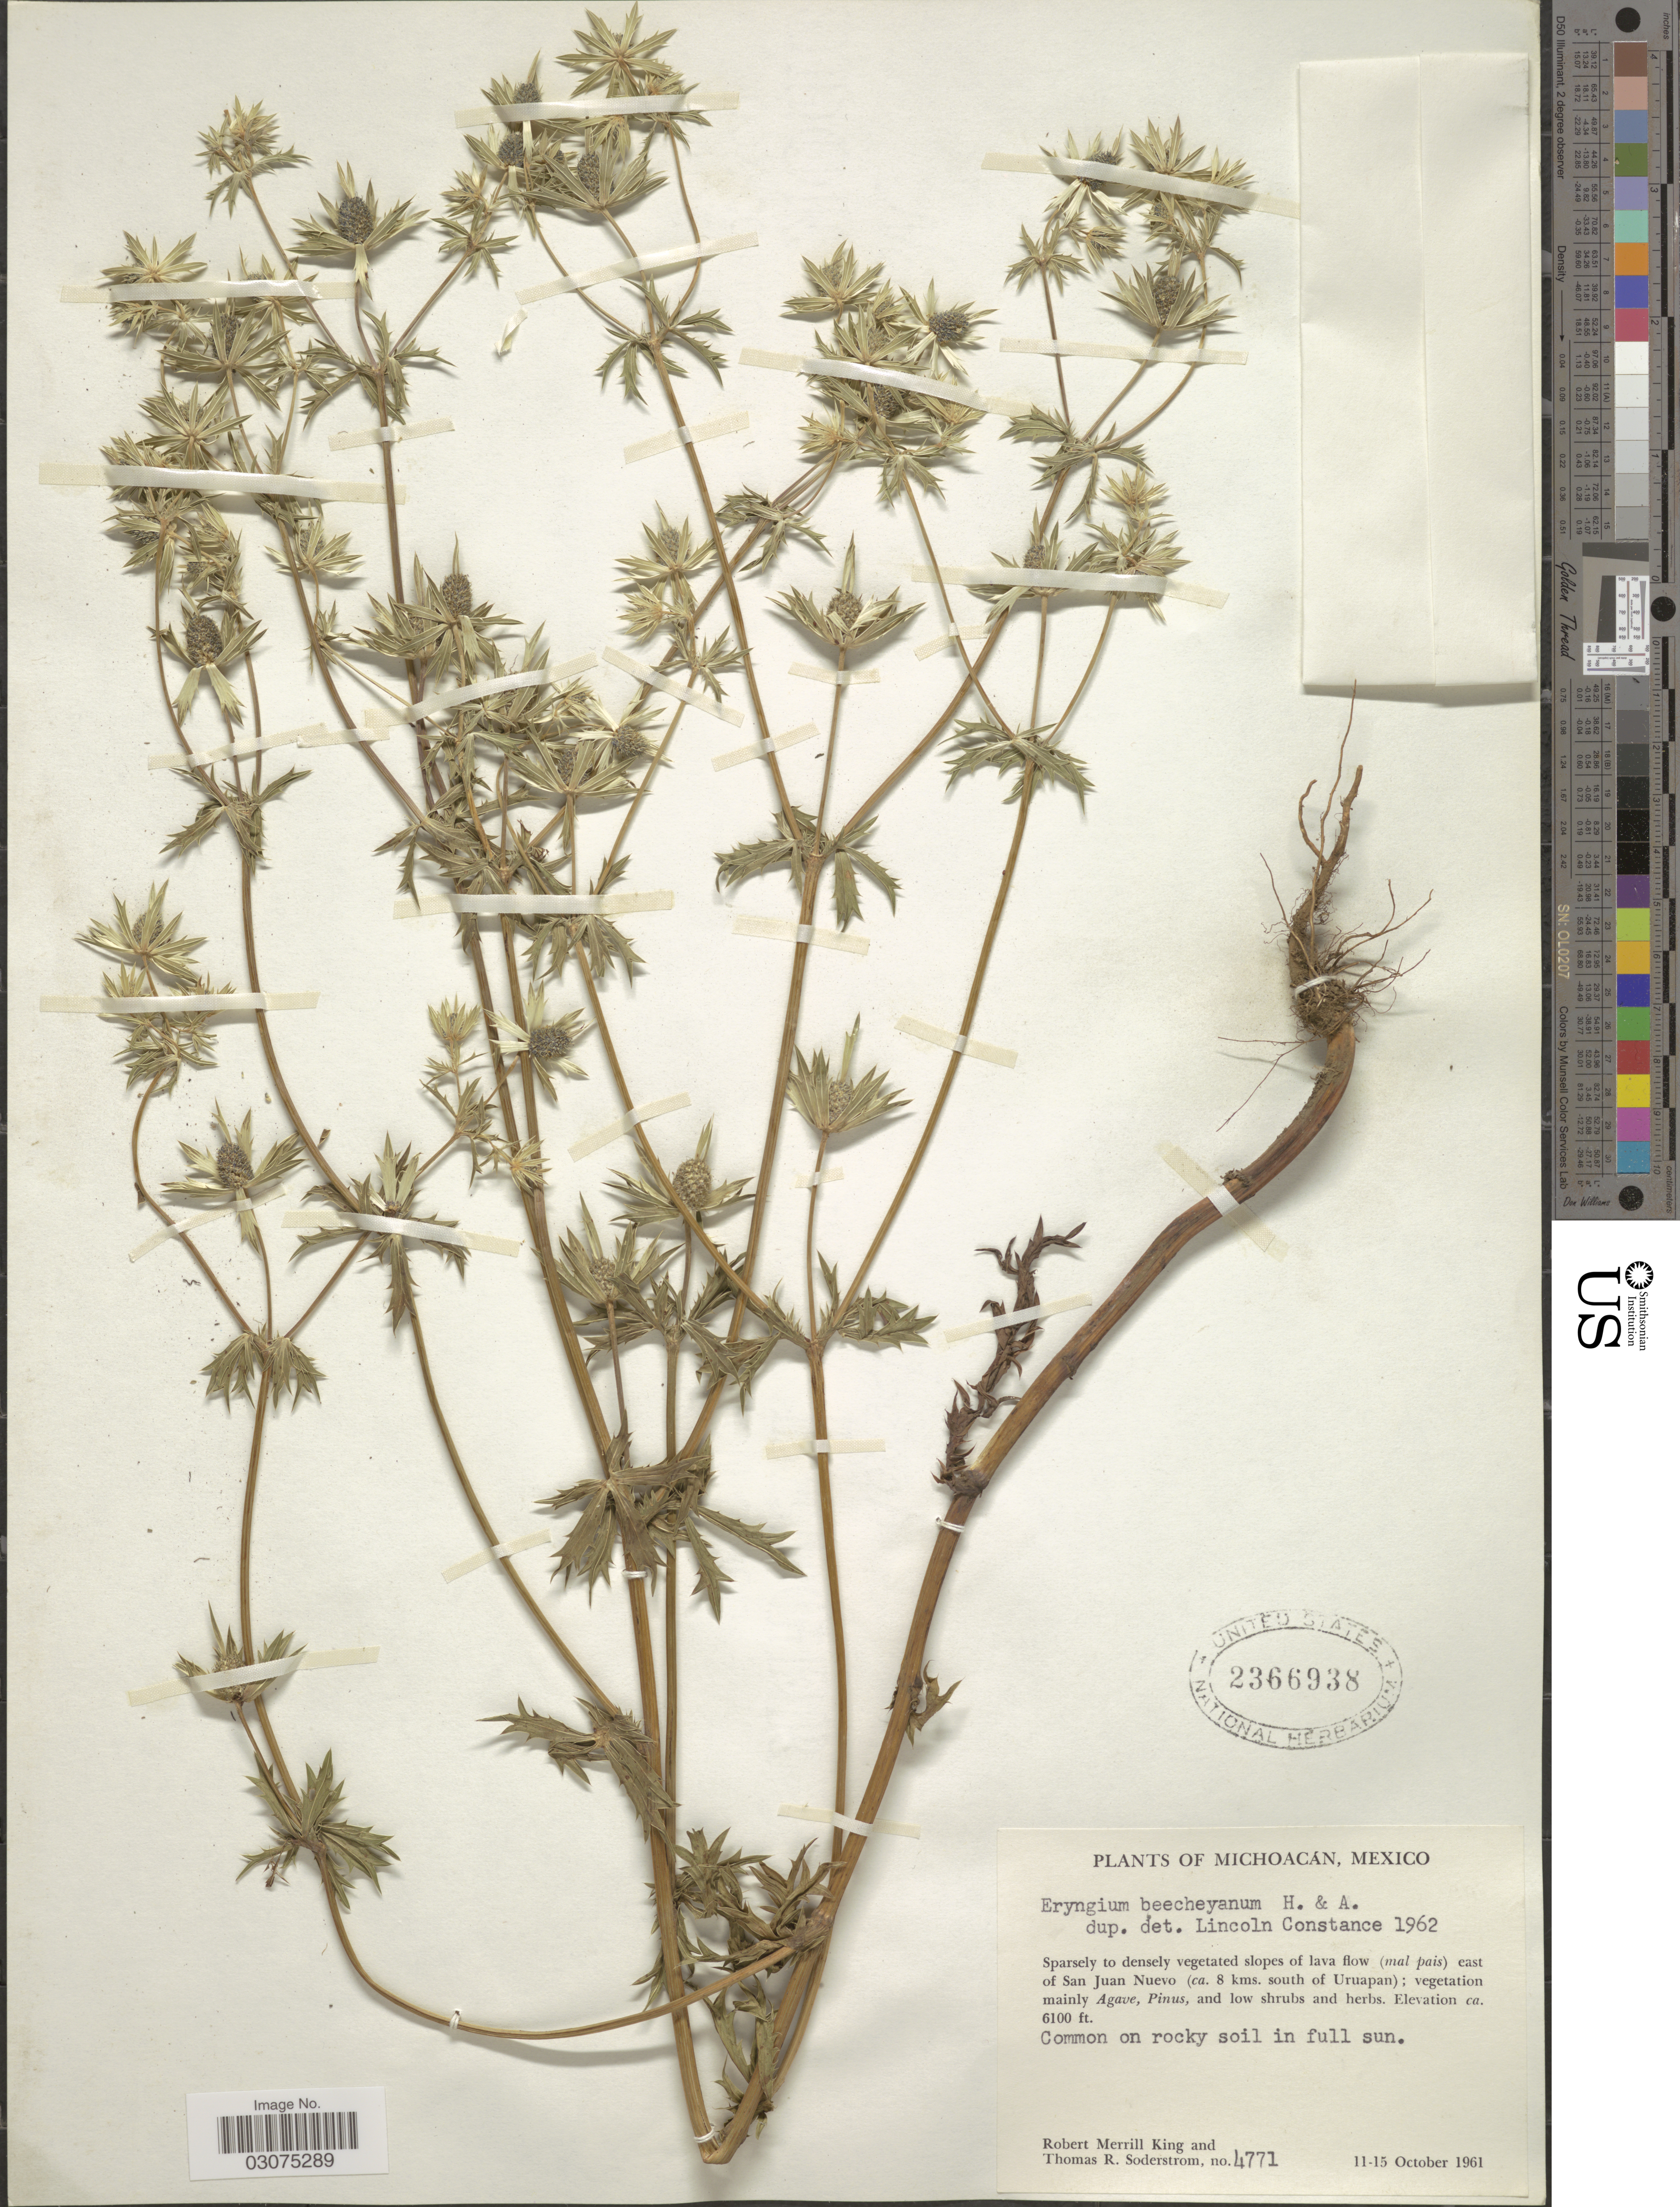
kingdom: Plantae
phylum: Tracheophyta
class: Magnoliopsida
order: Apiales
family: Apiaceae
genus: Eryngium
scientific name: Eryngium beecheyanum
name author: Hook. f. & Arn.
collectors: R. M. King & T. R. Soderstrom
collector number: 4771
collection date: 1961-10-11/1961-10-15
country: Mexico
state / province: Michoacán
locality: East of San Juan Nuevo (ca. 8 km. south of Uruapan).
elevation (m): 1859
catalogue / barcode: US 2366938